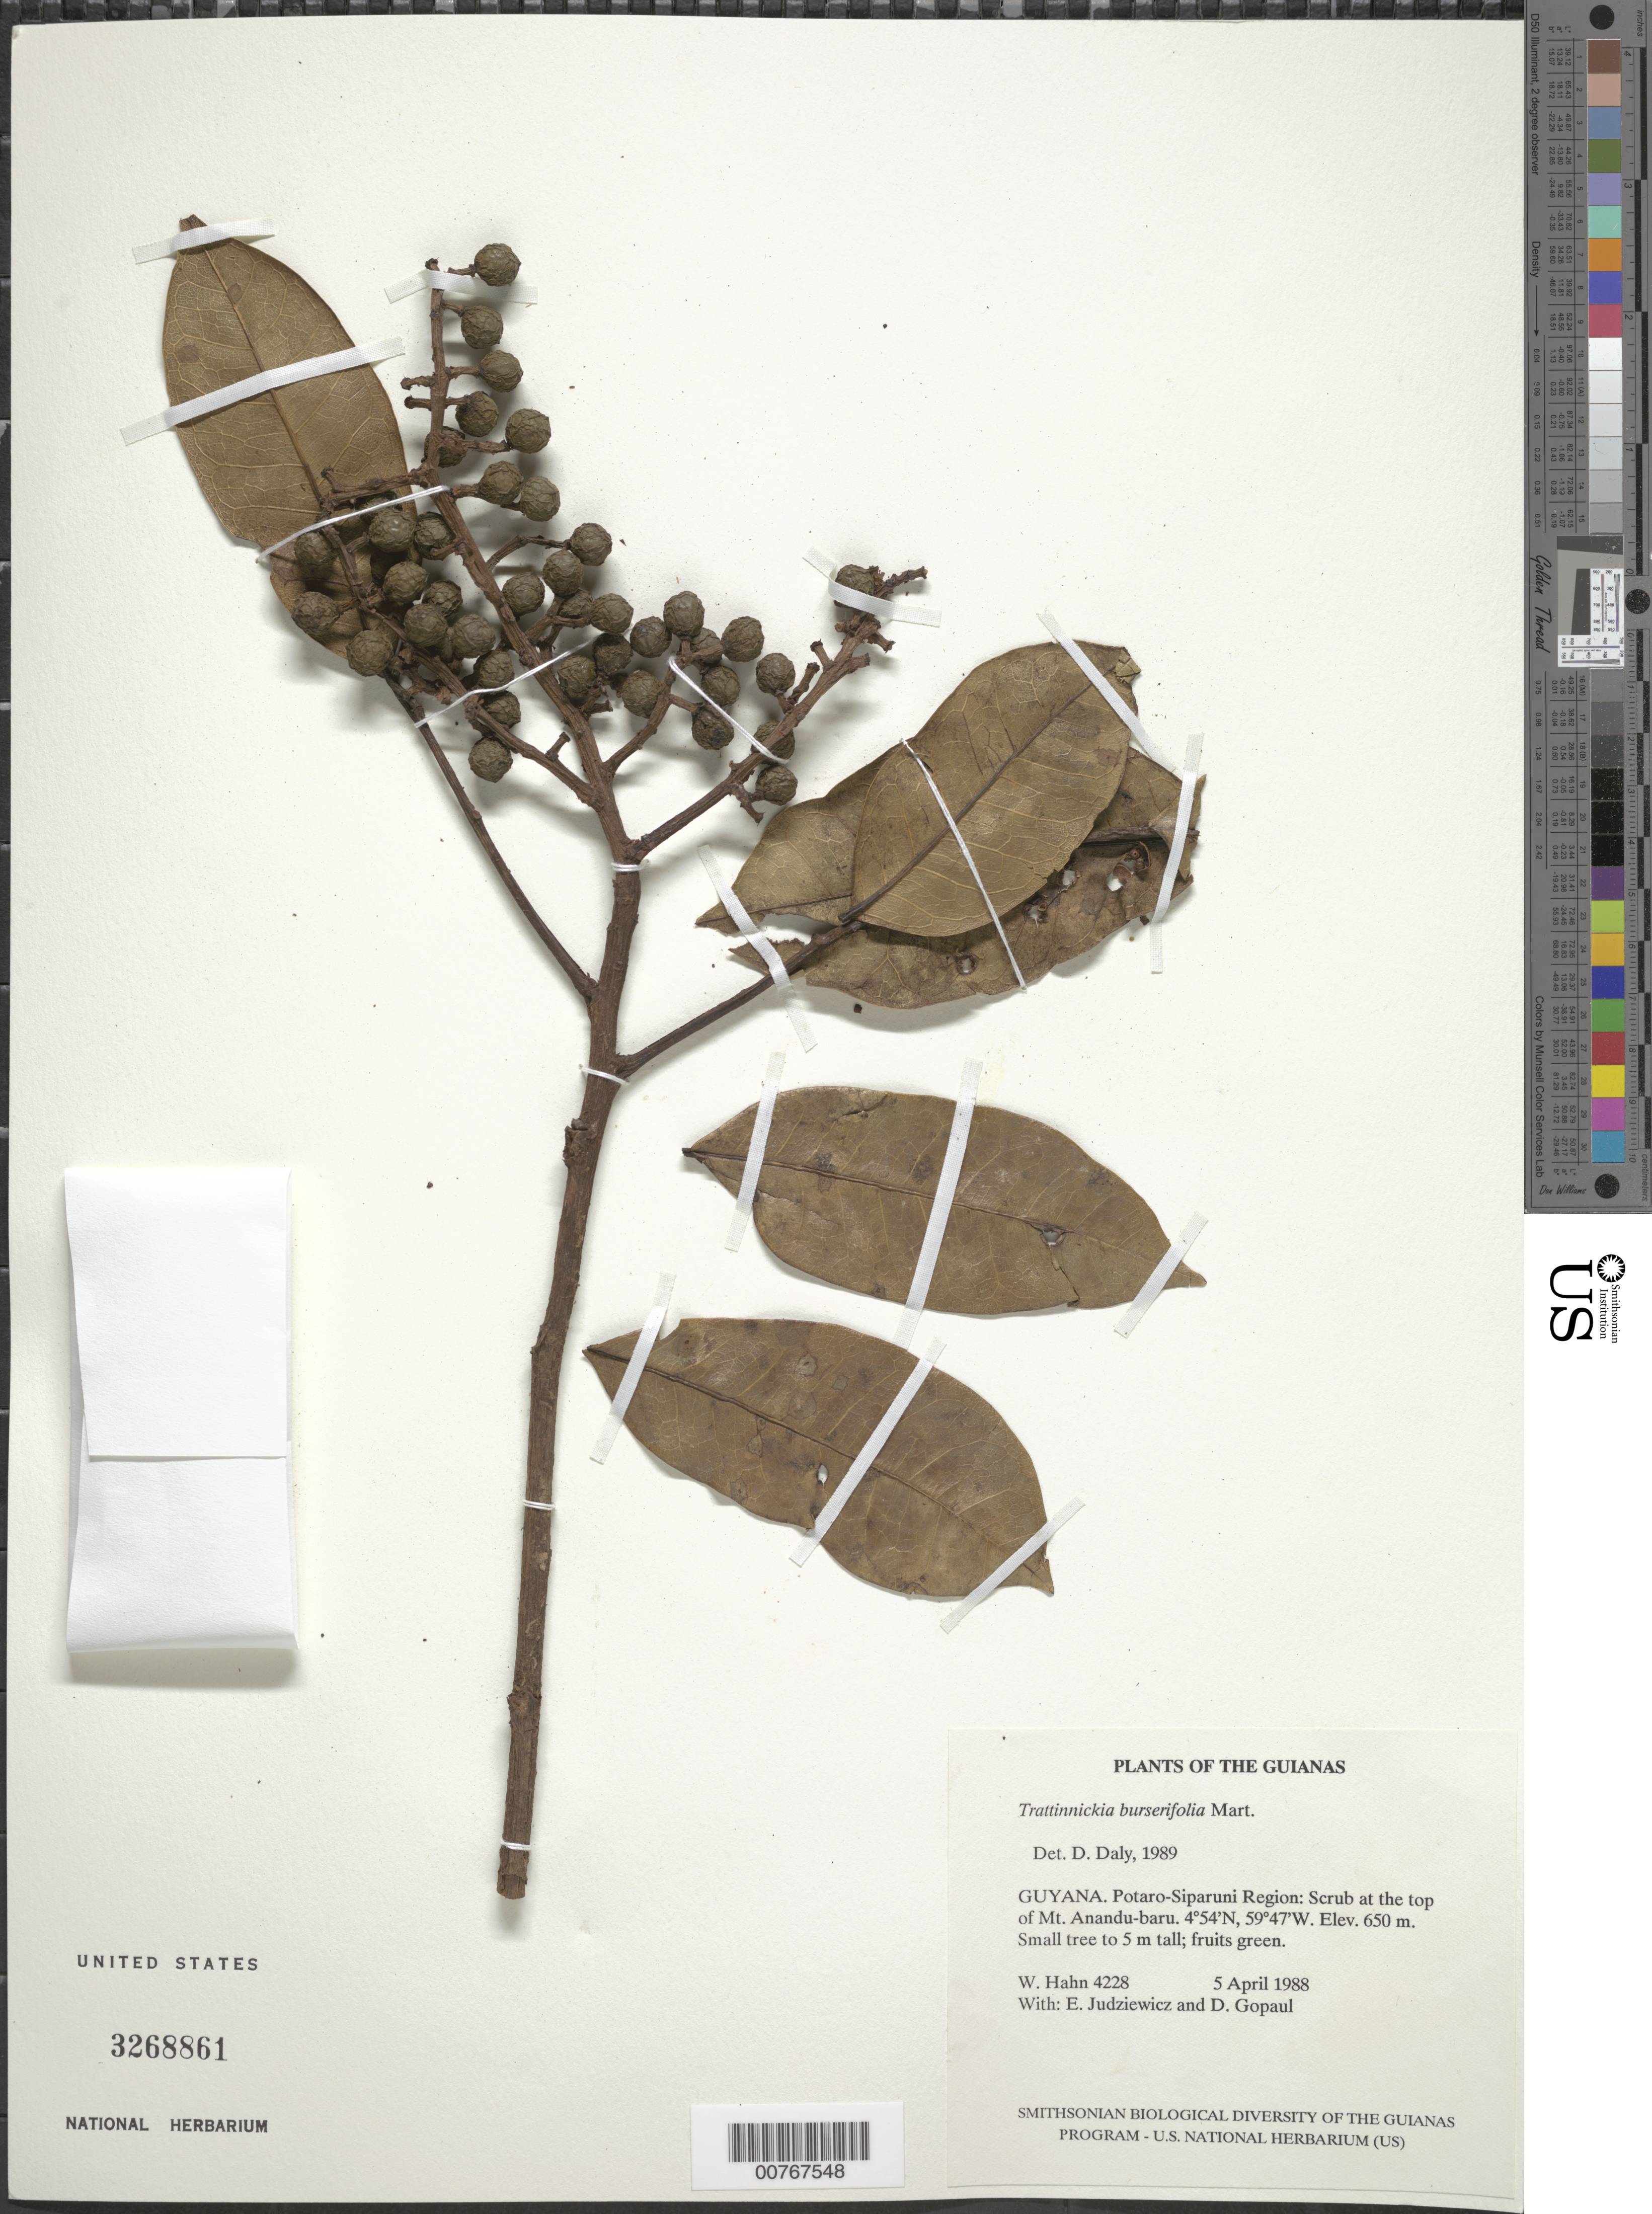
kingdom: Plantae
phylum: Tracheophyta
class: Magnoliopsida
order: Sapindales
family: Burseraceae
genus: Trattinnickia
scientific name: Trattinnickia burserifolia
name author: Mart.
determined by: Daly, D. C.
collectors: W. Hahn, E. J. Judziewicz & D. Gopaul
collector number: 4228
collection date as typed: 5 April 1988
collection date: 1988-04-05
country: Guyana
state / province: Potaro-Siparuni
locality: Top of Mt. Anandu-baru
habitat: Scrub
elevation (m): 650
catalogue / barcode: US 3268861